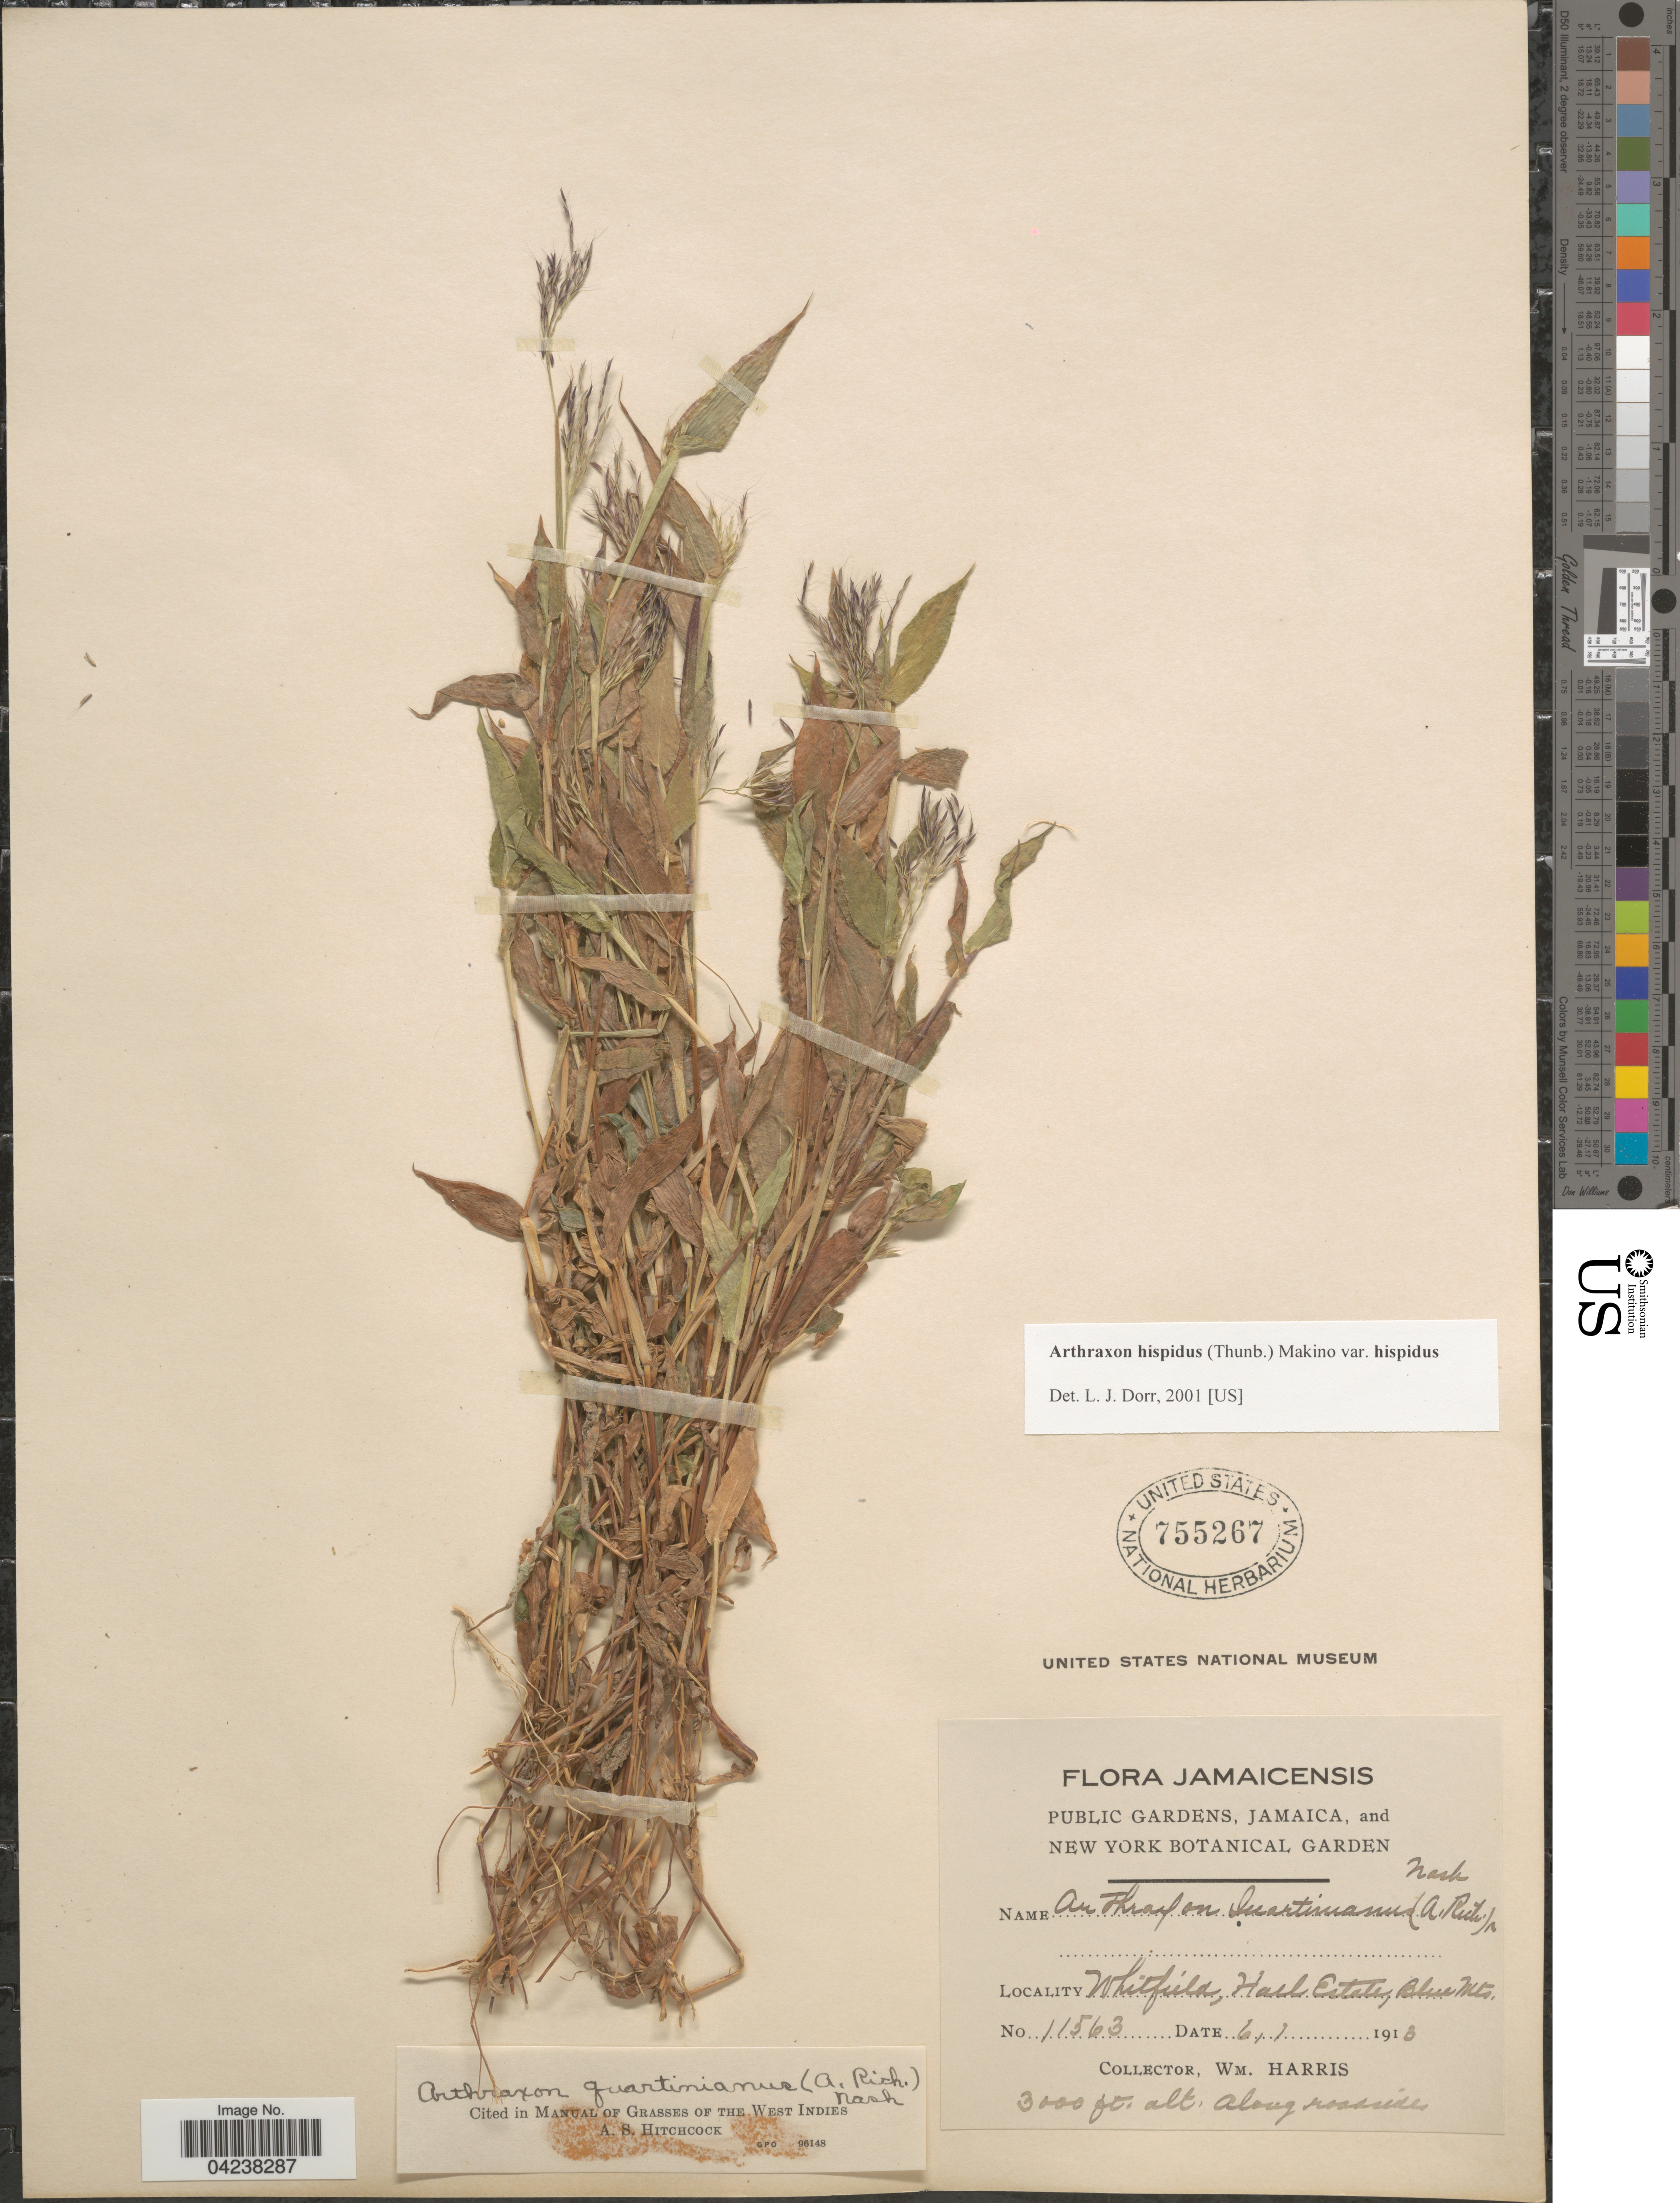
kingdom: Plantae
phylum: Tracheophyta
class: Liliopsida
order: Poales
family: Poaceae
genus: Arthraxon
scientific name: Arthraxon hispidus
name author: (Thunb.) Makino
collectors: W. H. Harris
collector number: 11563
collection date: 1913-01-06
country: Jamaica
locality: Whitfield, Hall Estate, Blue Mts.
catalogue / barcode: US 755267